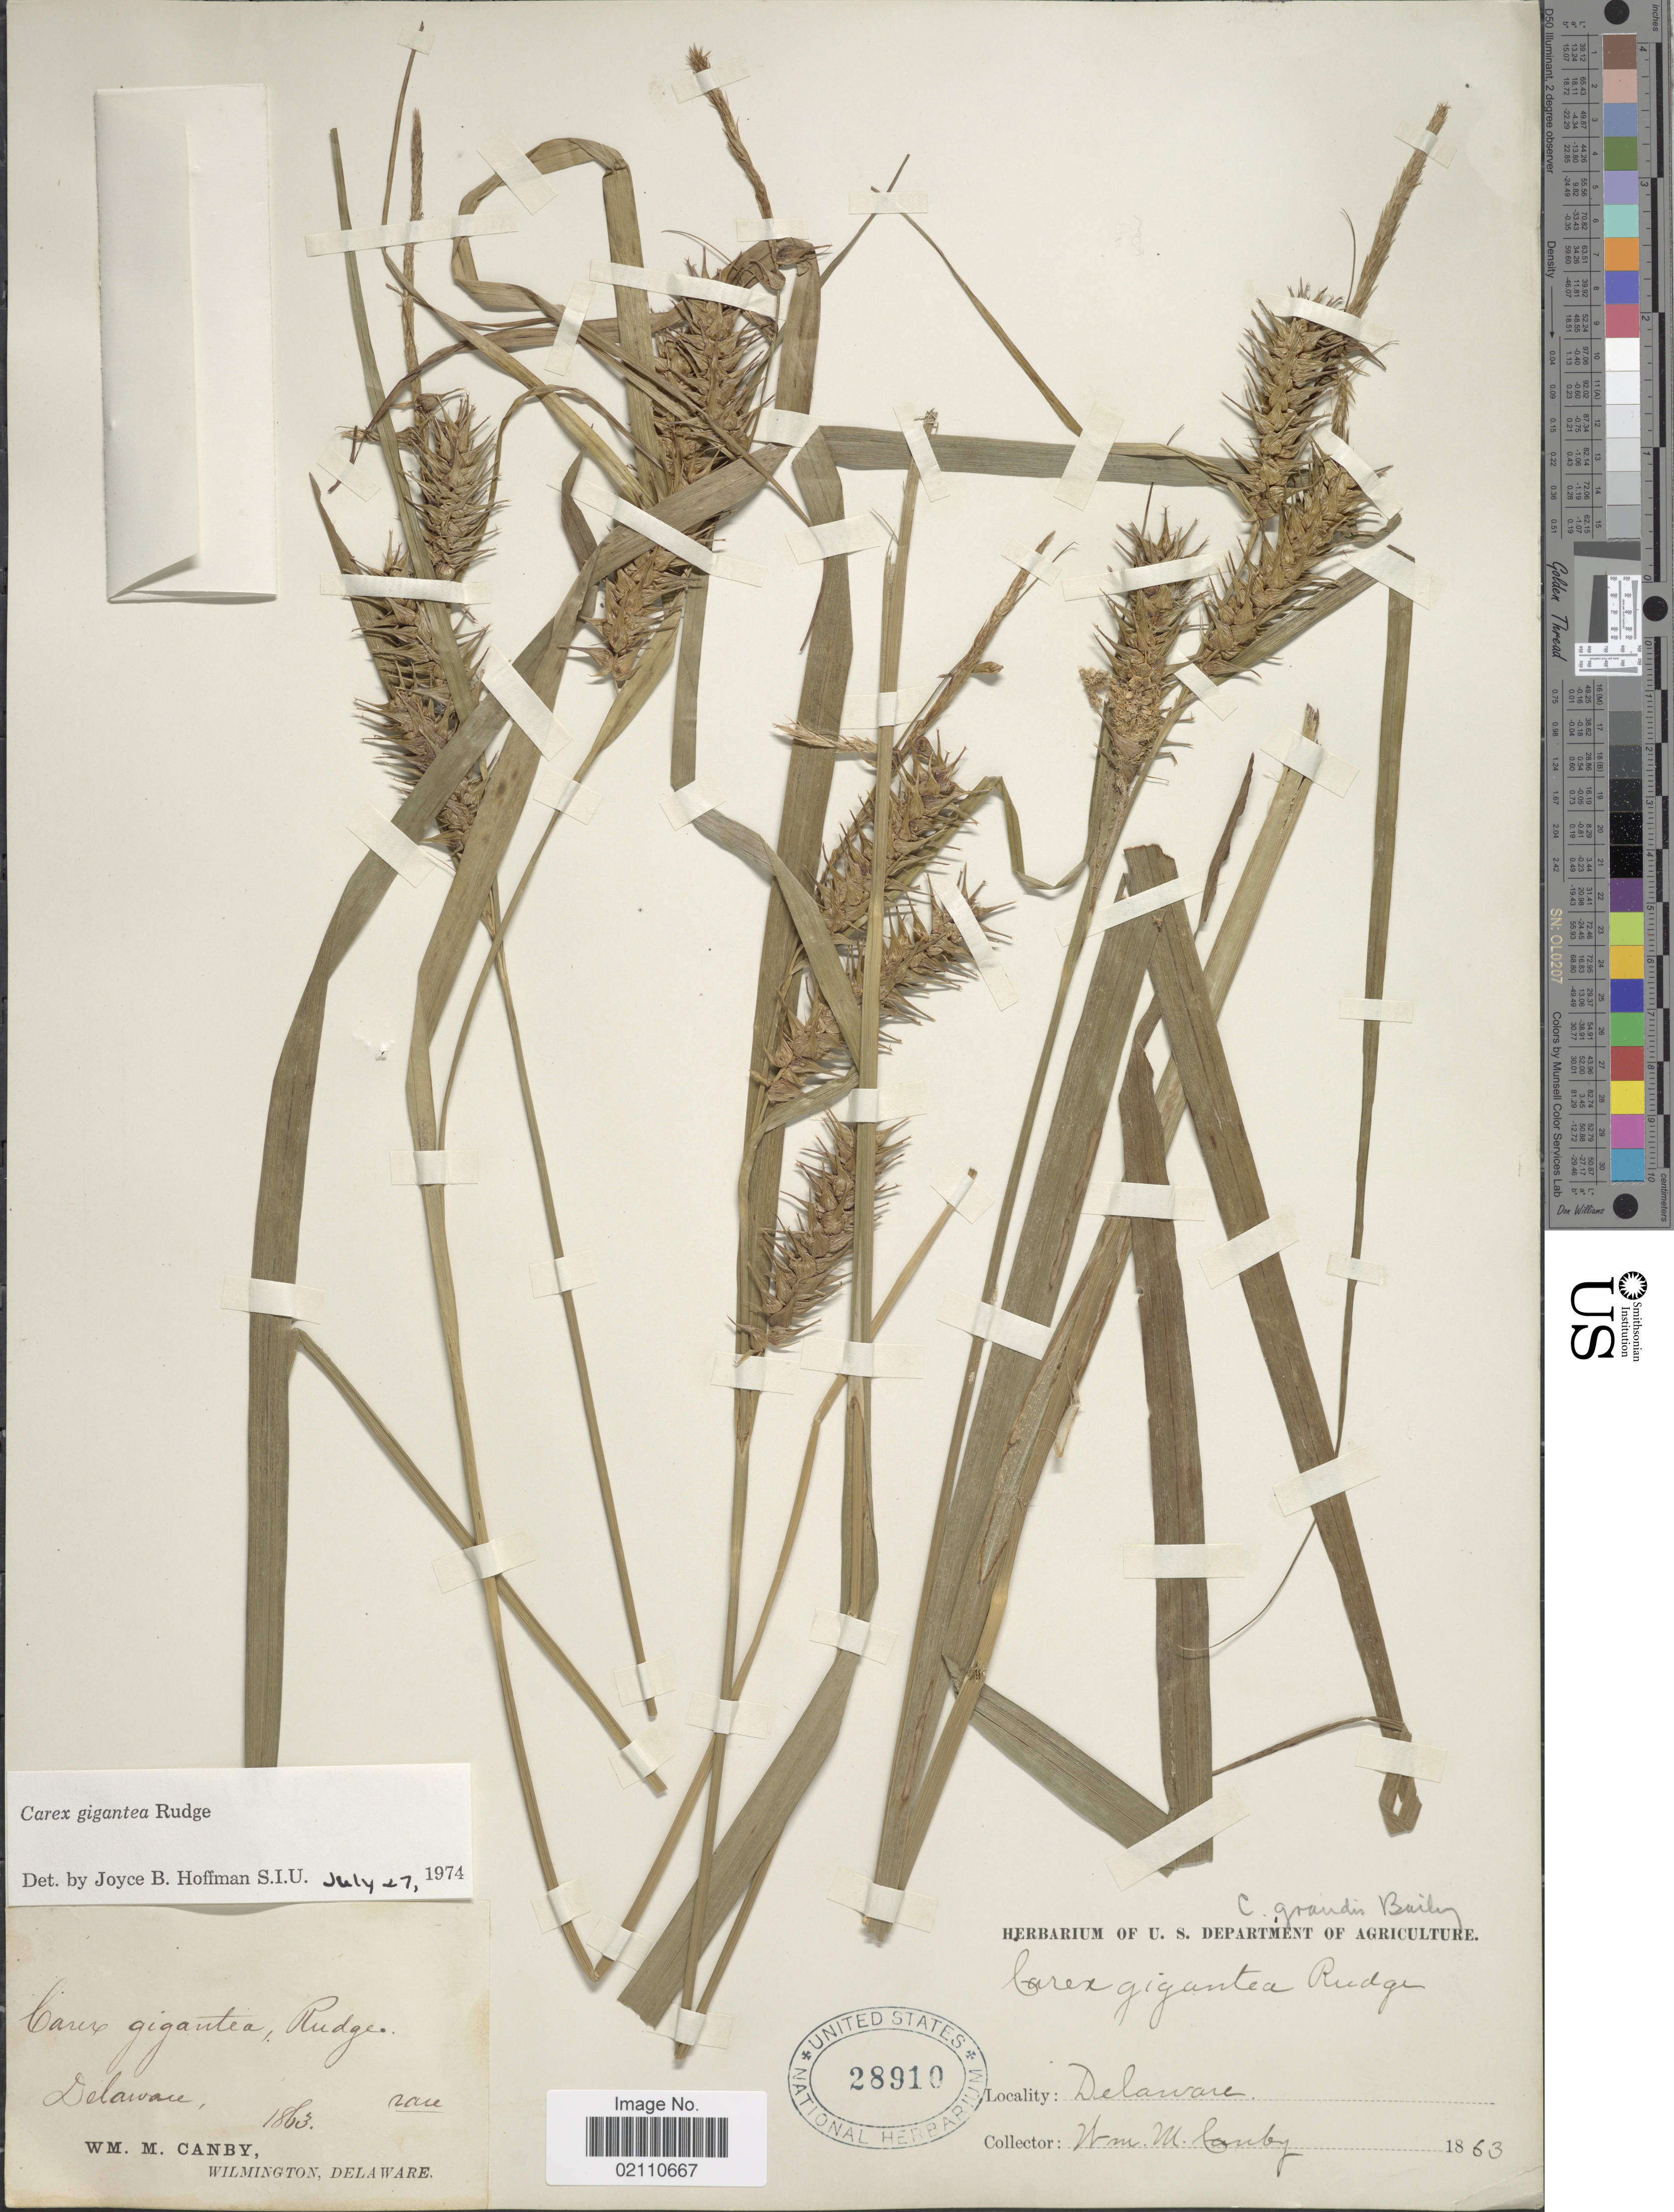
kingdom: Plantae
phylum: Tracheophyta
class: Liliopsida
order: Poales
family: Cyperaceae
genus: Carex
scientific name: Carex gigantea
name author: Rudge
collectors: W. M. Canby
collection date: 1863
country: United States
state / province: Delaware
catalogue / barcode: US 28910